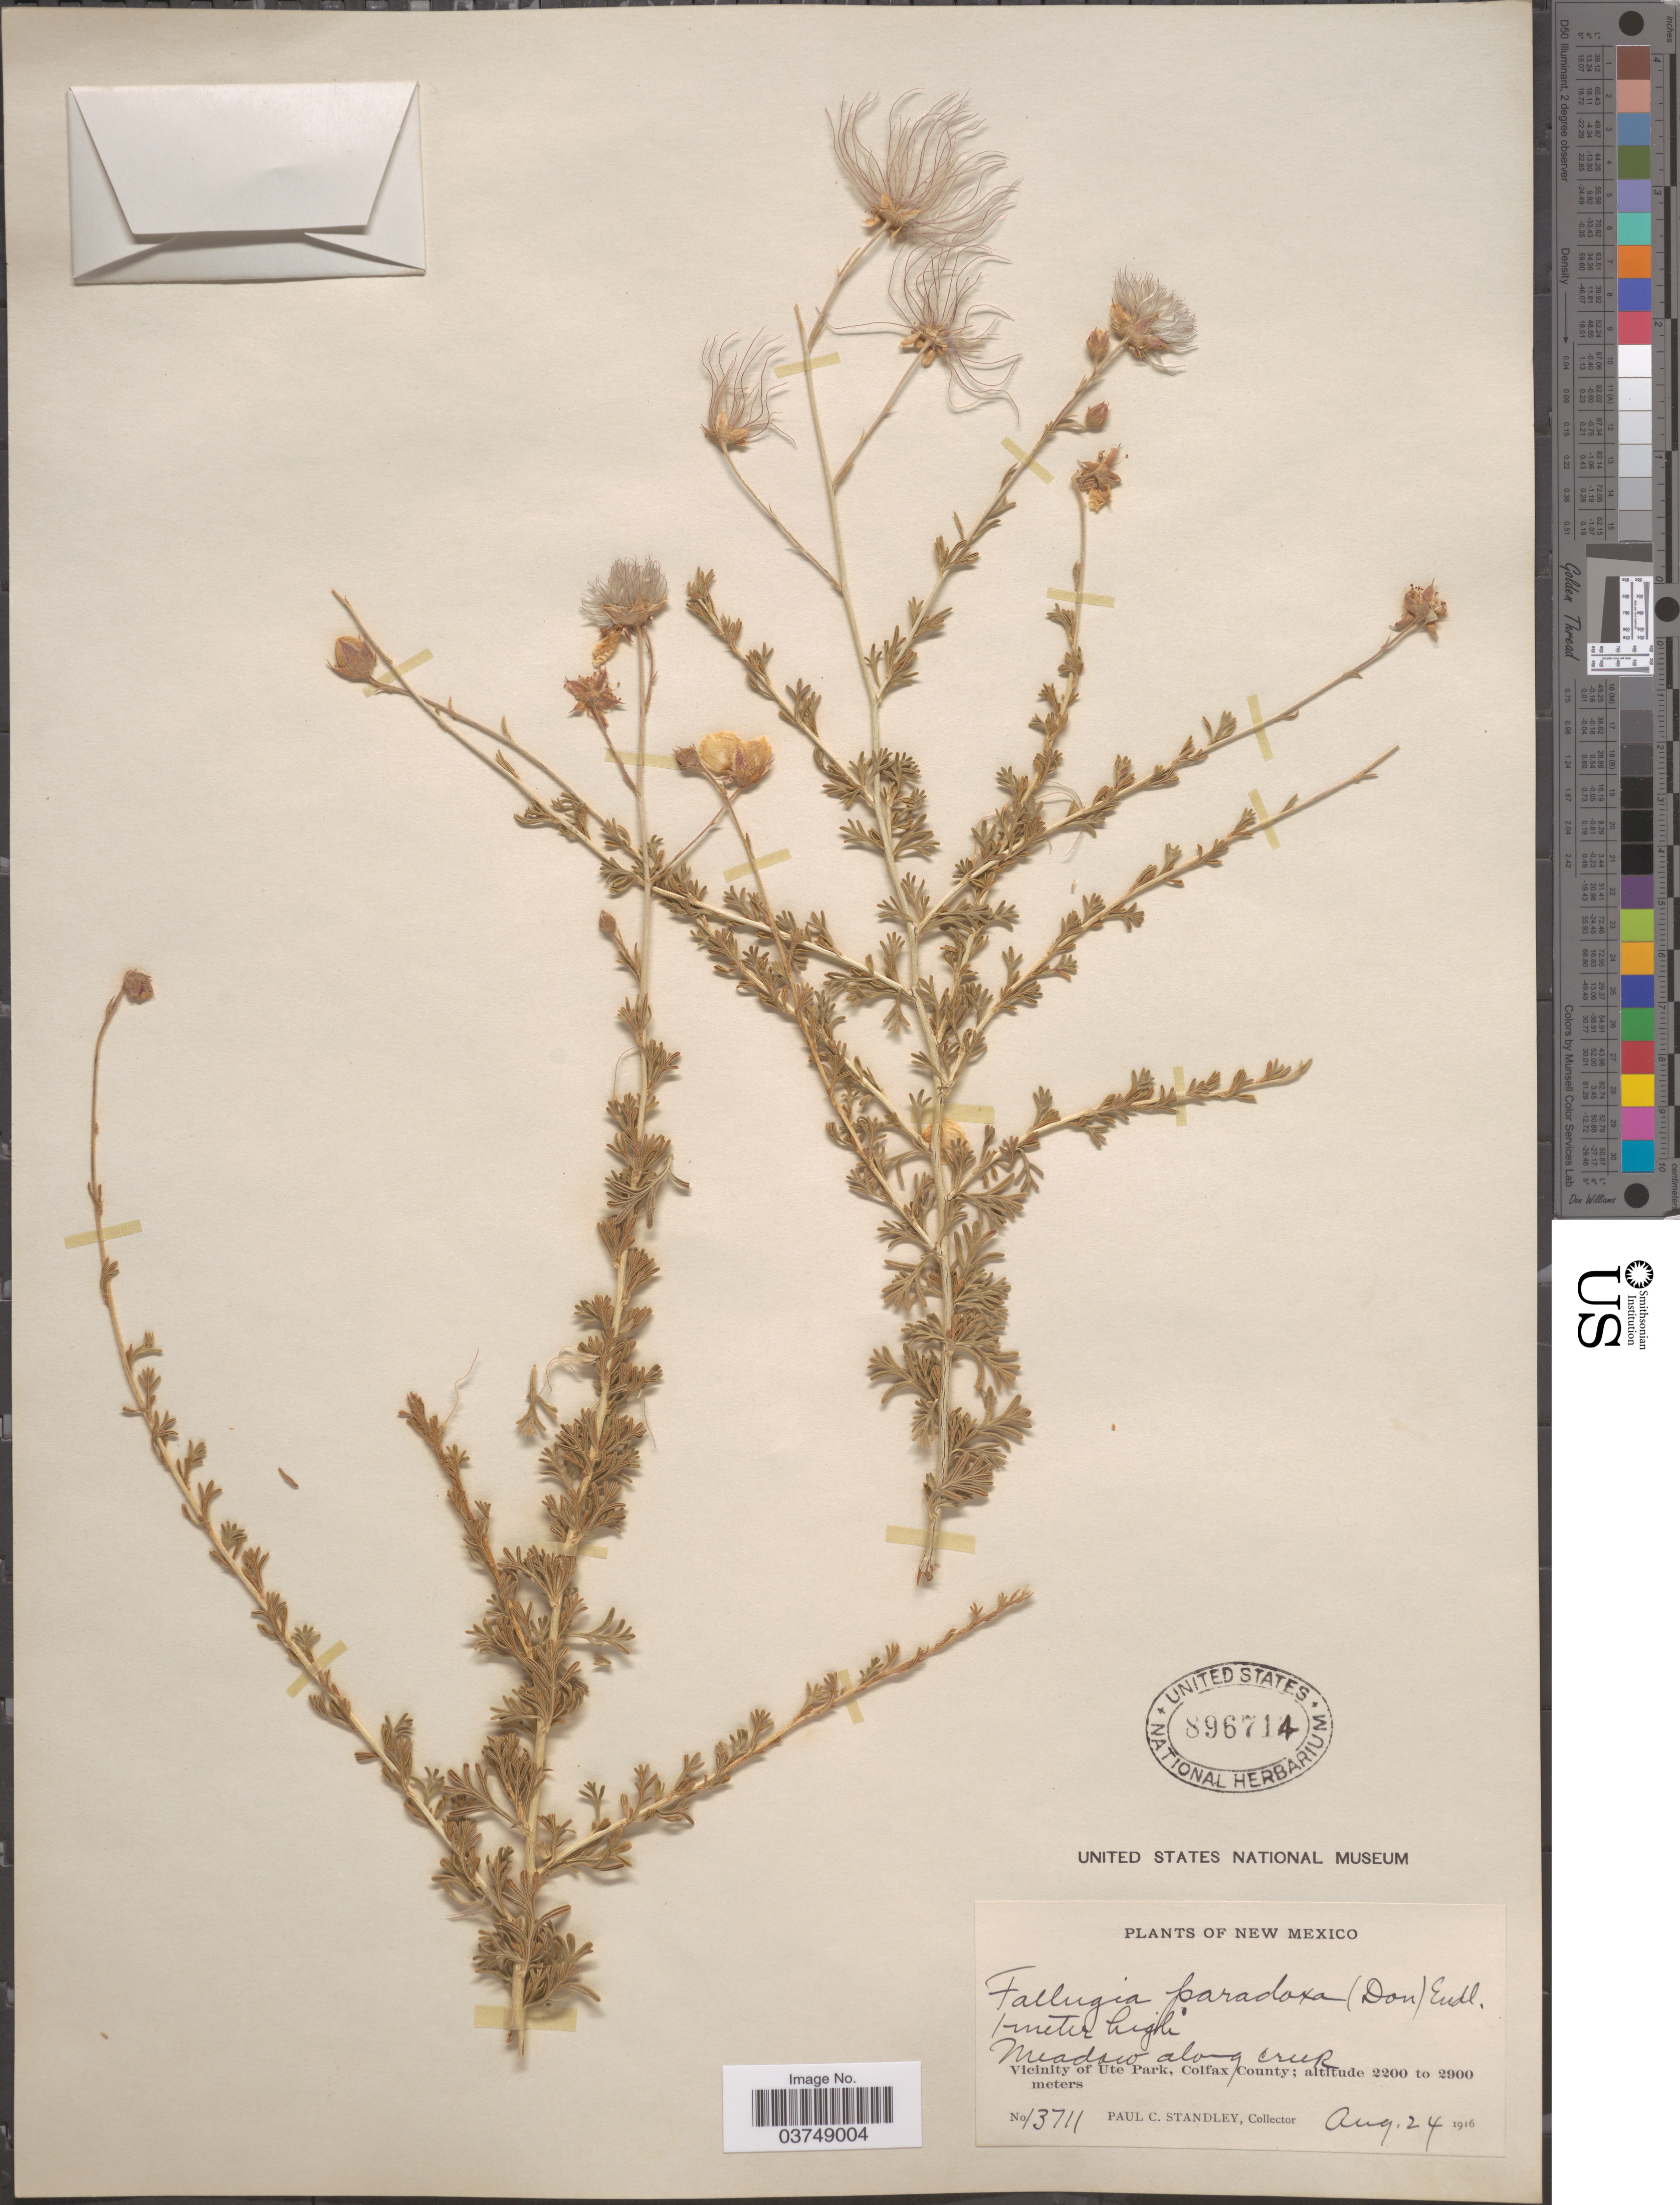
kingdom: Plantae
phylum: Tracheophyta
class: Magnoliopsida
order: Rosales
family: Rosaceae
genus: Fallugia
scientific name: Fallugia acuminata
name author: (Wooton) Rydb.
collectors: P. C. Standley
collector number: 13711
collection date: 1916-08-24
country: United States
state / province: New Mexico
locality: Vicinity of Ute Park, Colfax County.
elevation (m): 2200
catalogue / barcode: US 896714